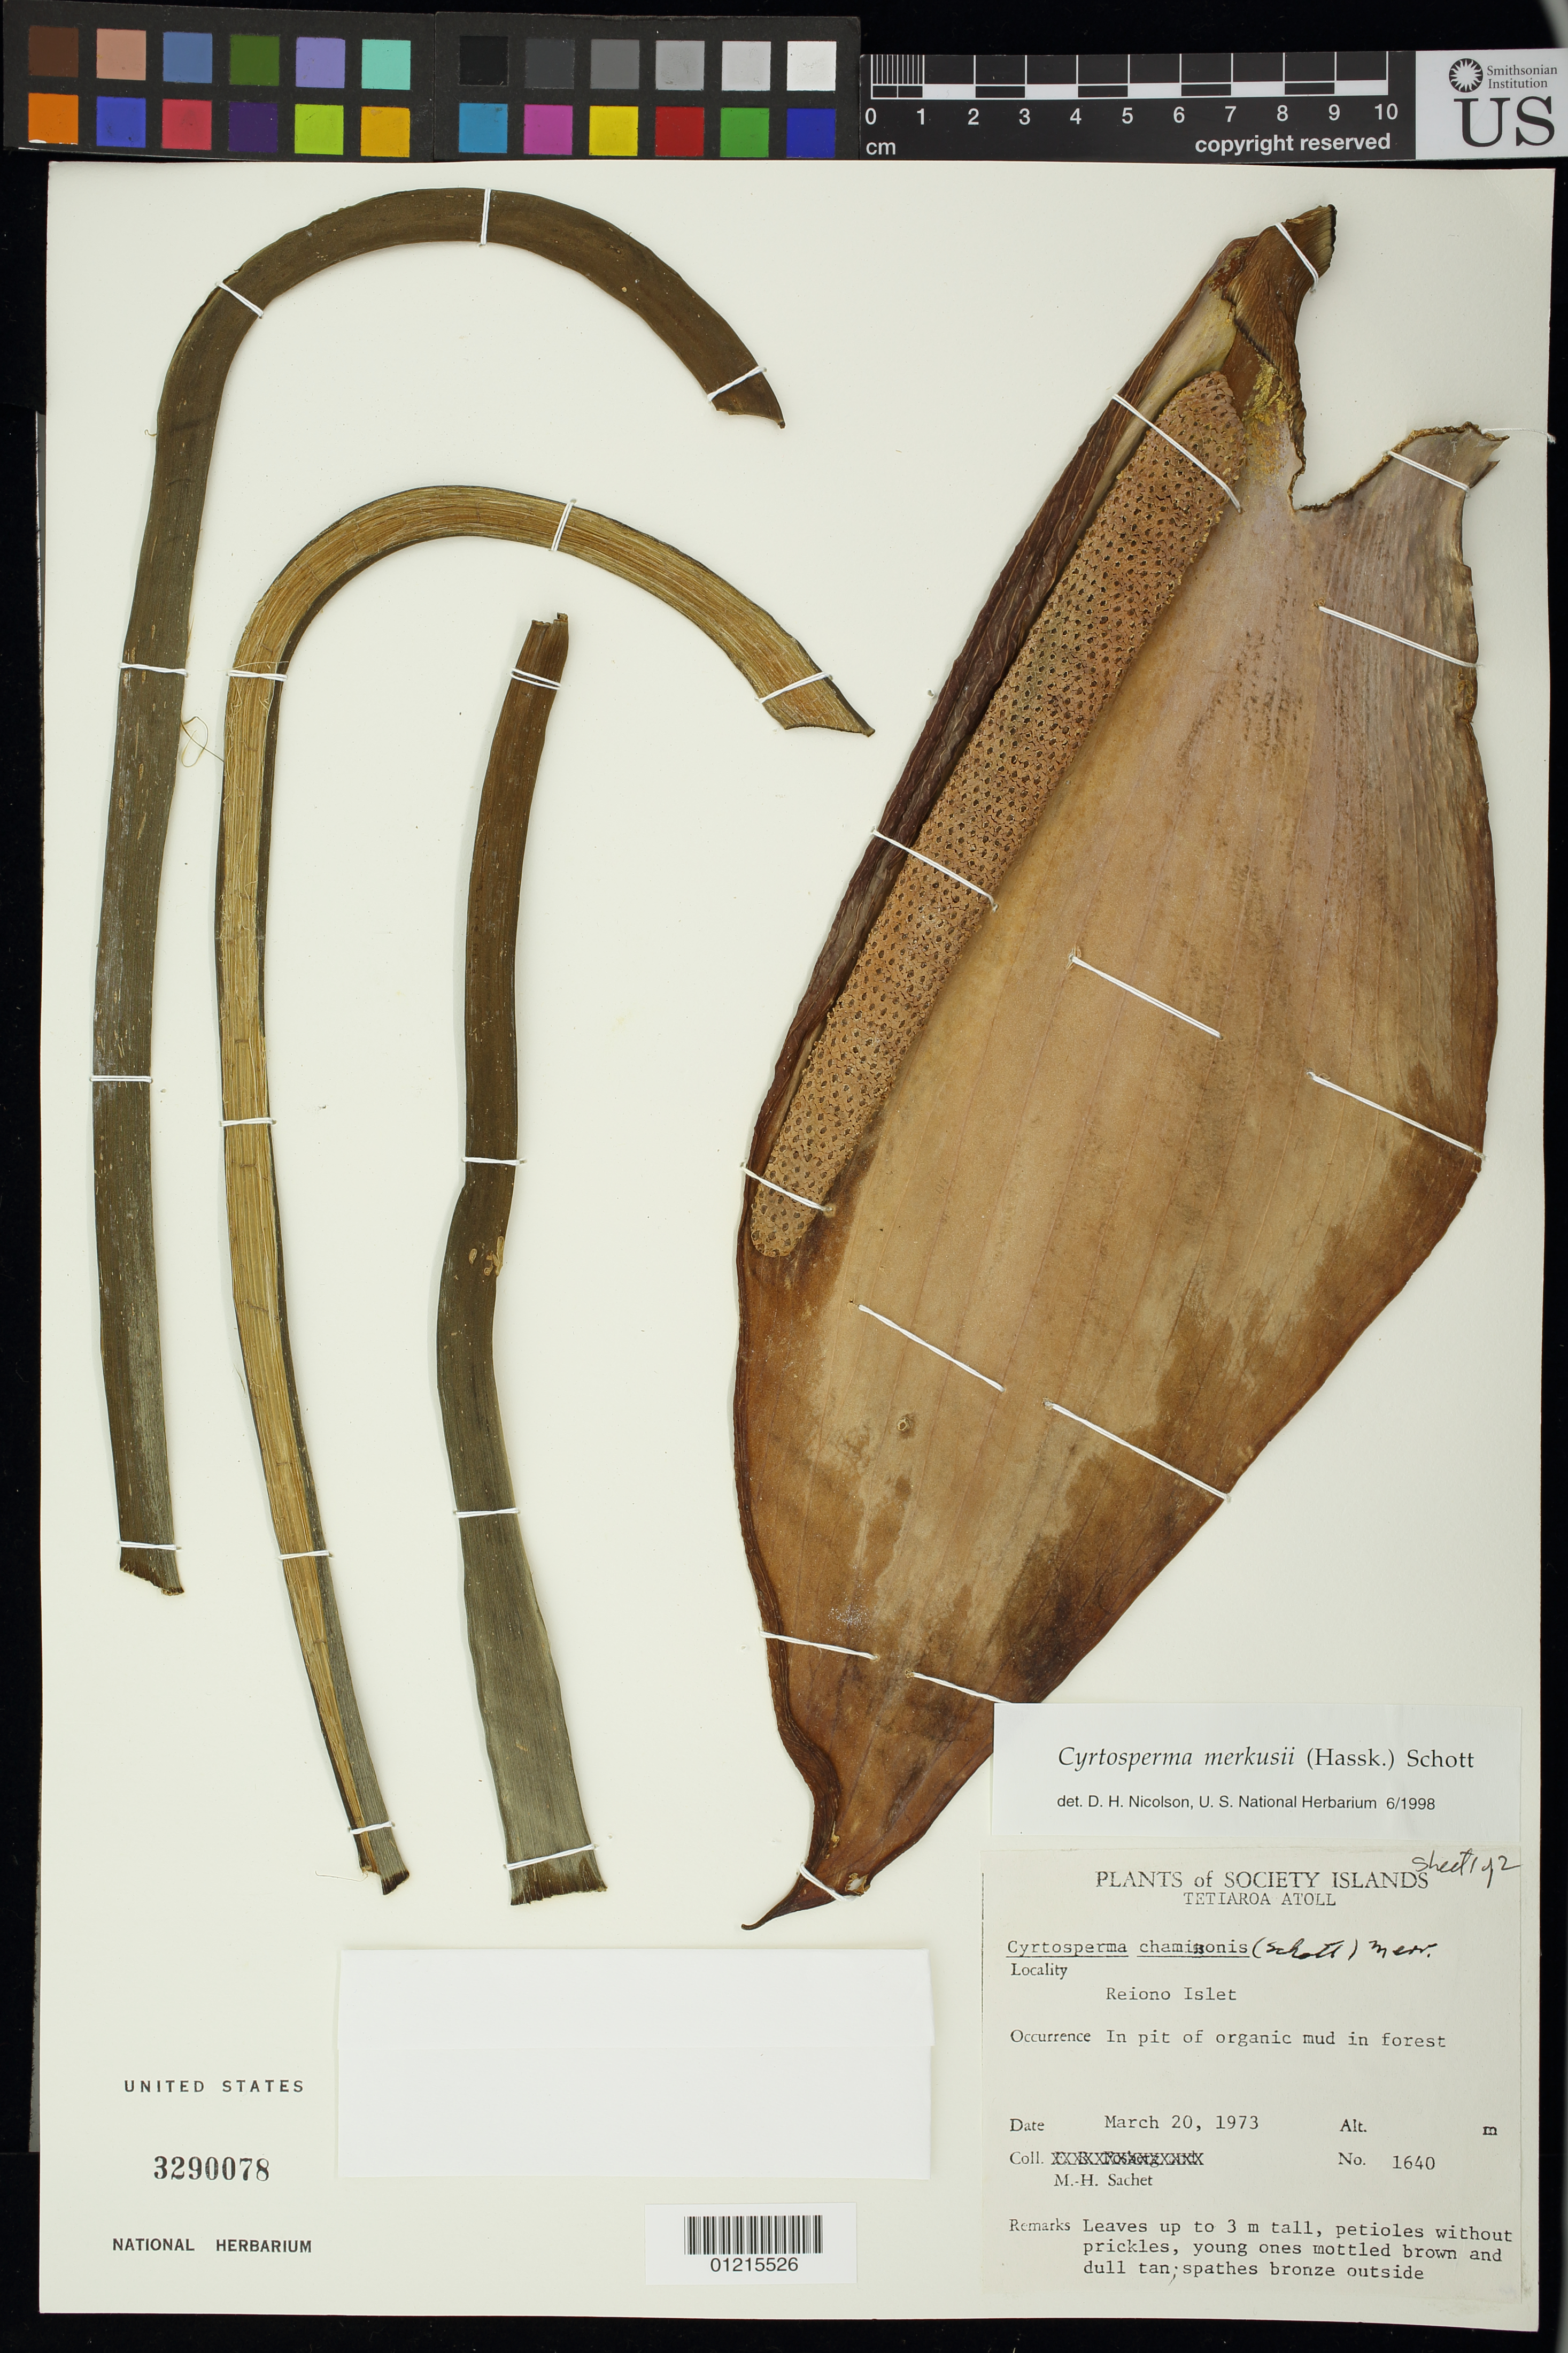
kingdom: Plantae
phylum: Tracheophyta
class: Liliopsida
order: Alismatales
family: Araceae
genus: Cyrtosperma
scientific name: Cyrtosperma merkusii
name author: (Hassk.) Schott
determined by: Nicolson, Dan H.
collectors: M.-H. Sachet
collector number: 1640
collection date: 1973-03-20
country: French Polynesia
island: Tetiaroa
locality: Reiono islet.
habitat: forest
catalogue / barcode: US 3290078